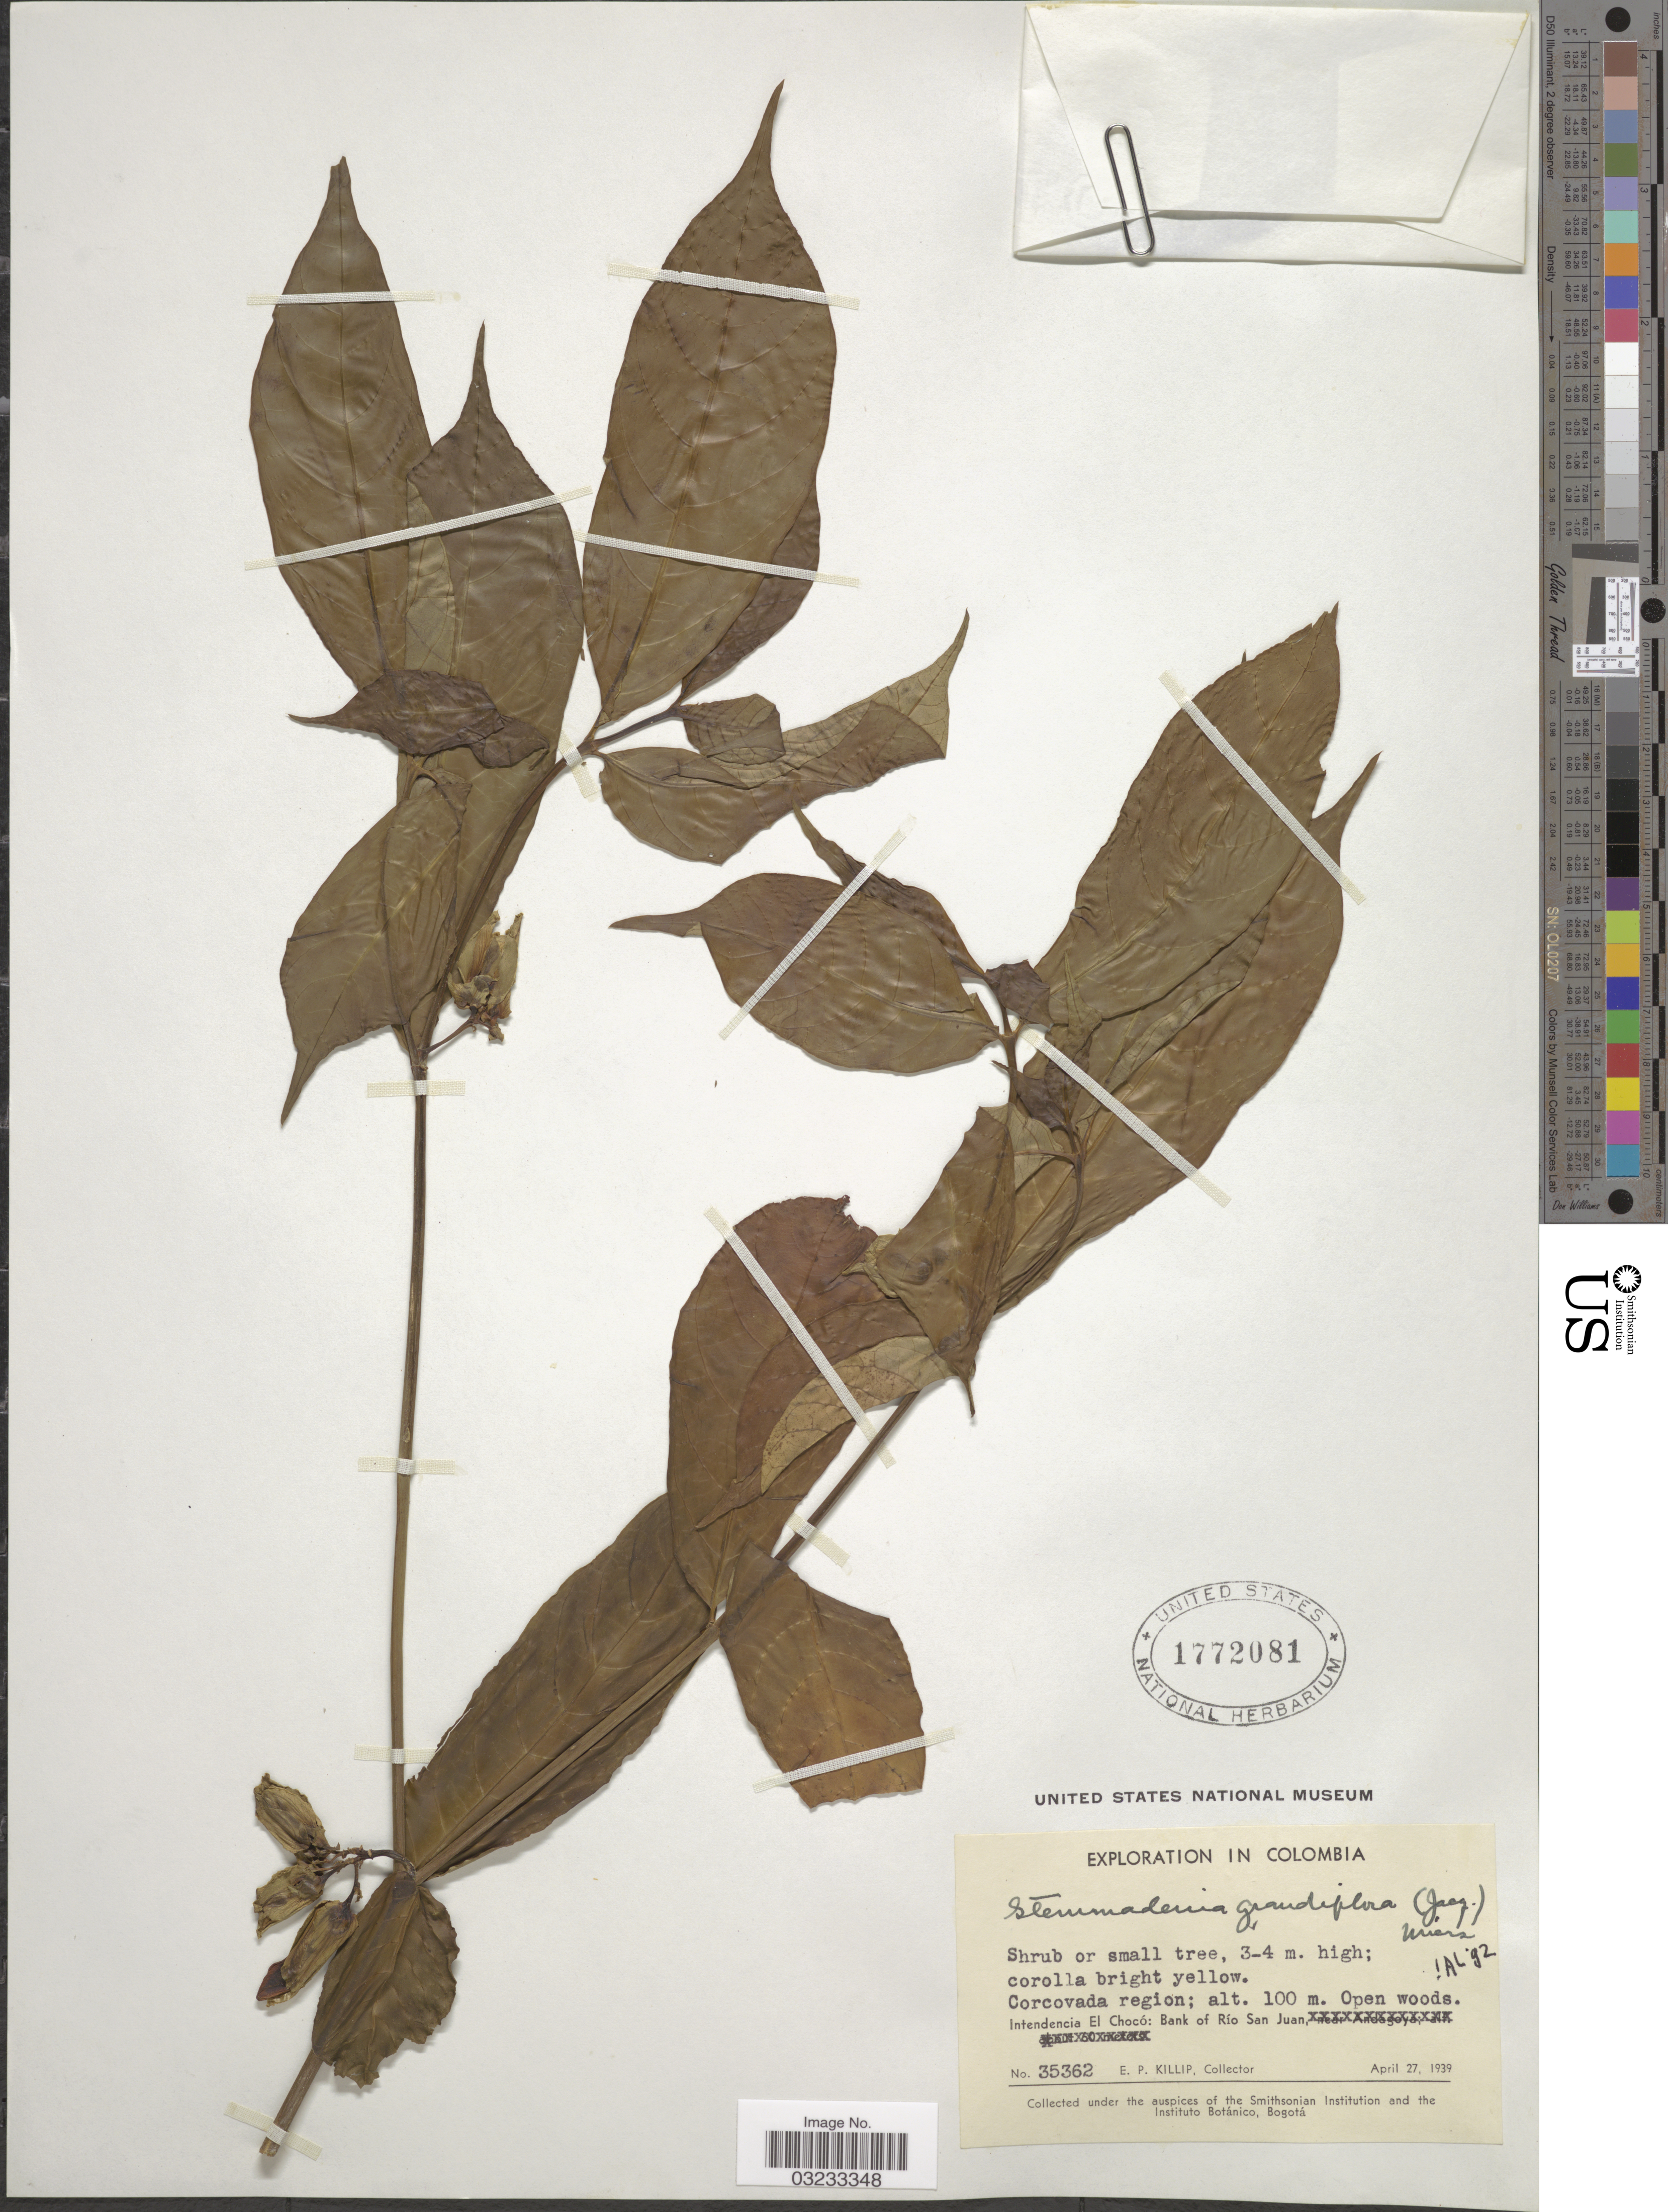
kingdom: Plantae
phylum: Tracheophyta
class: Magnoliopsida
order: Gentianales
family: Apocynaceae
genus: Stemmadenia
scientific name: Stemmadenia grandiflora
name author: (Jacq.) Miers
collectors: E. P. Killip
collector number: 35362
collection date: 1939-04-27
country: Colombia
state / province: Chocó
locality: Corcovada region; Intendencia El Chocó: Bank of Río San Juan.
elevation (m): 100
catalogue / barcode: US 1772081